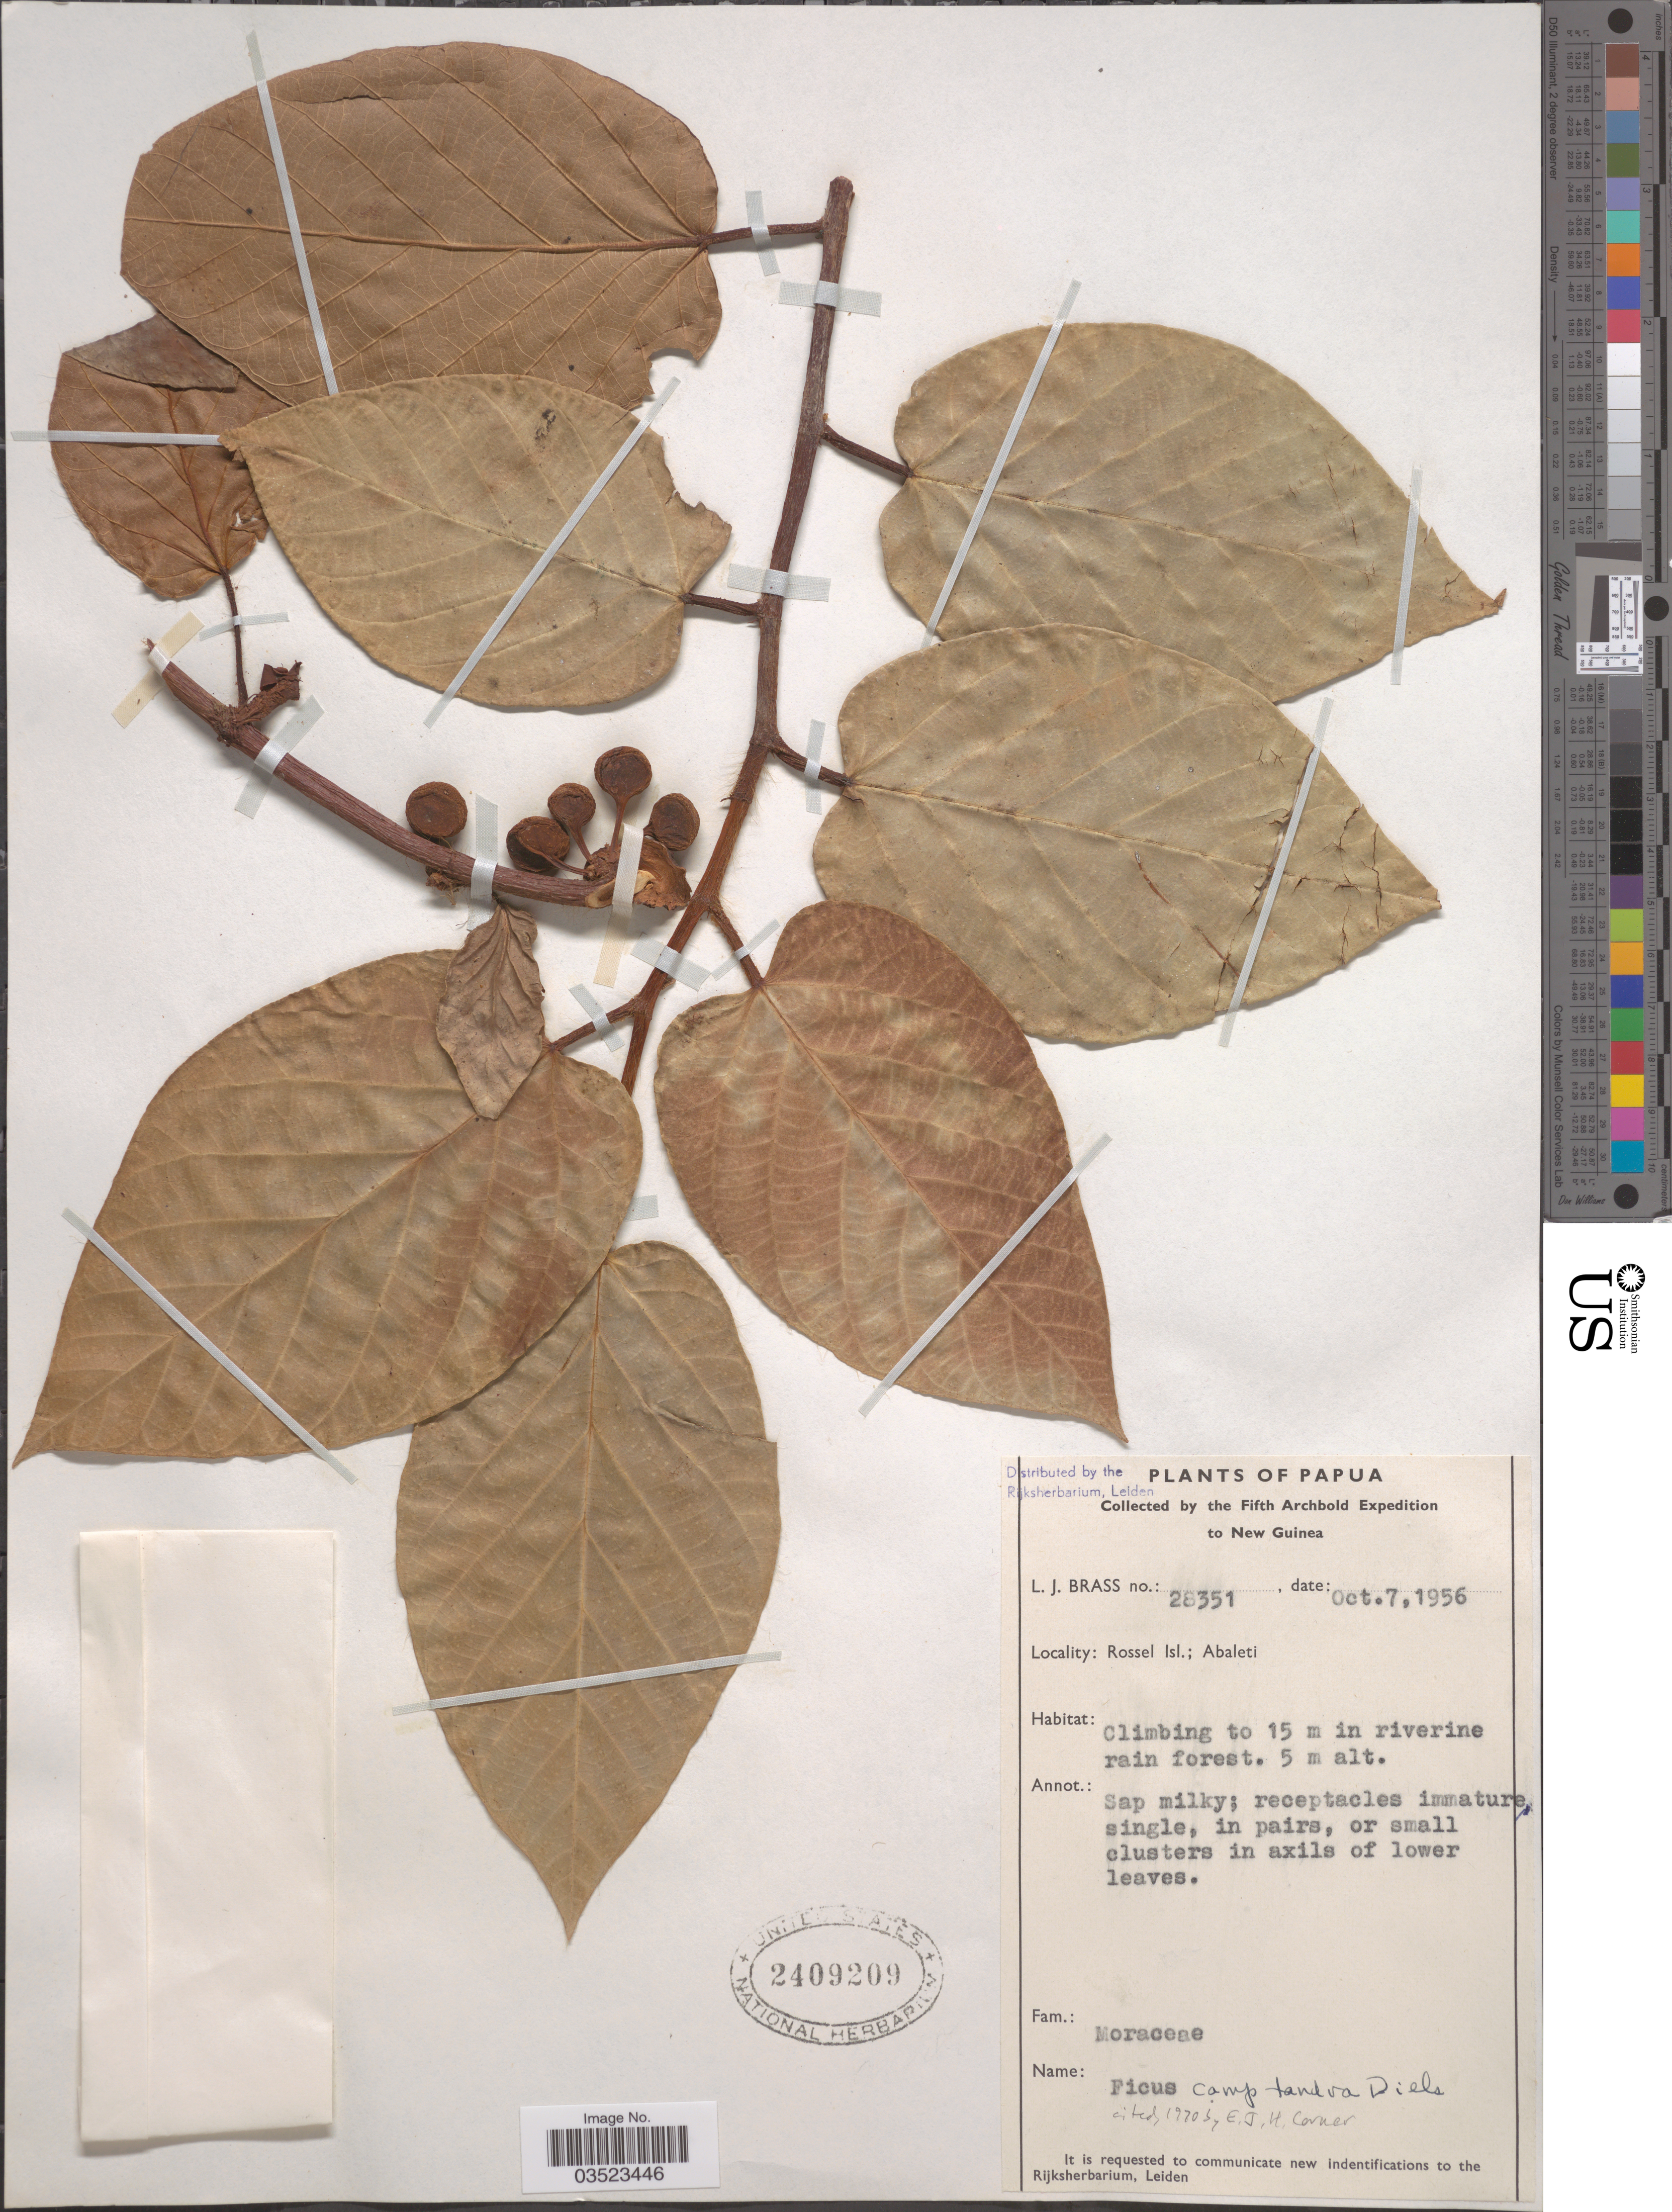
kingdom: Plantae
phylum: Tracheophyta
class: Magnoliopsida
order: Rosales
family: Moraceae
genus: Ficus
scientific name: Ficus camptandra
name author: Diels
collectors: L. J. Brass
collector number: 28351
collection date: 1956-10-07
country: Papua New Guinea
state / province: Milne Bay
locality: Papua. New Guinea. Rossel Isl.; Abaleti.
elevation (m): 5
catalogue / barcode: US 2409209